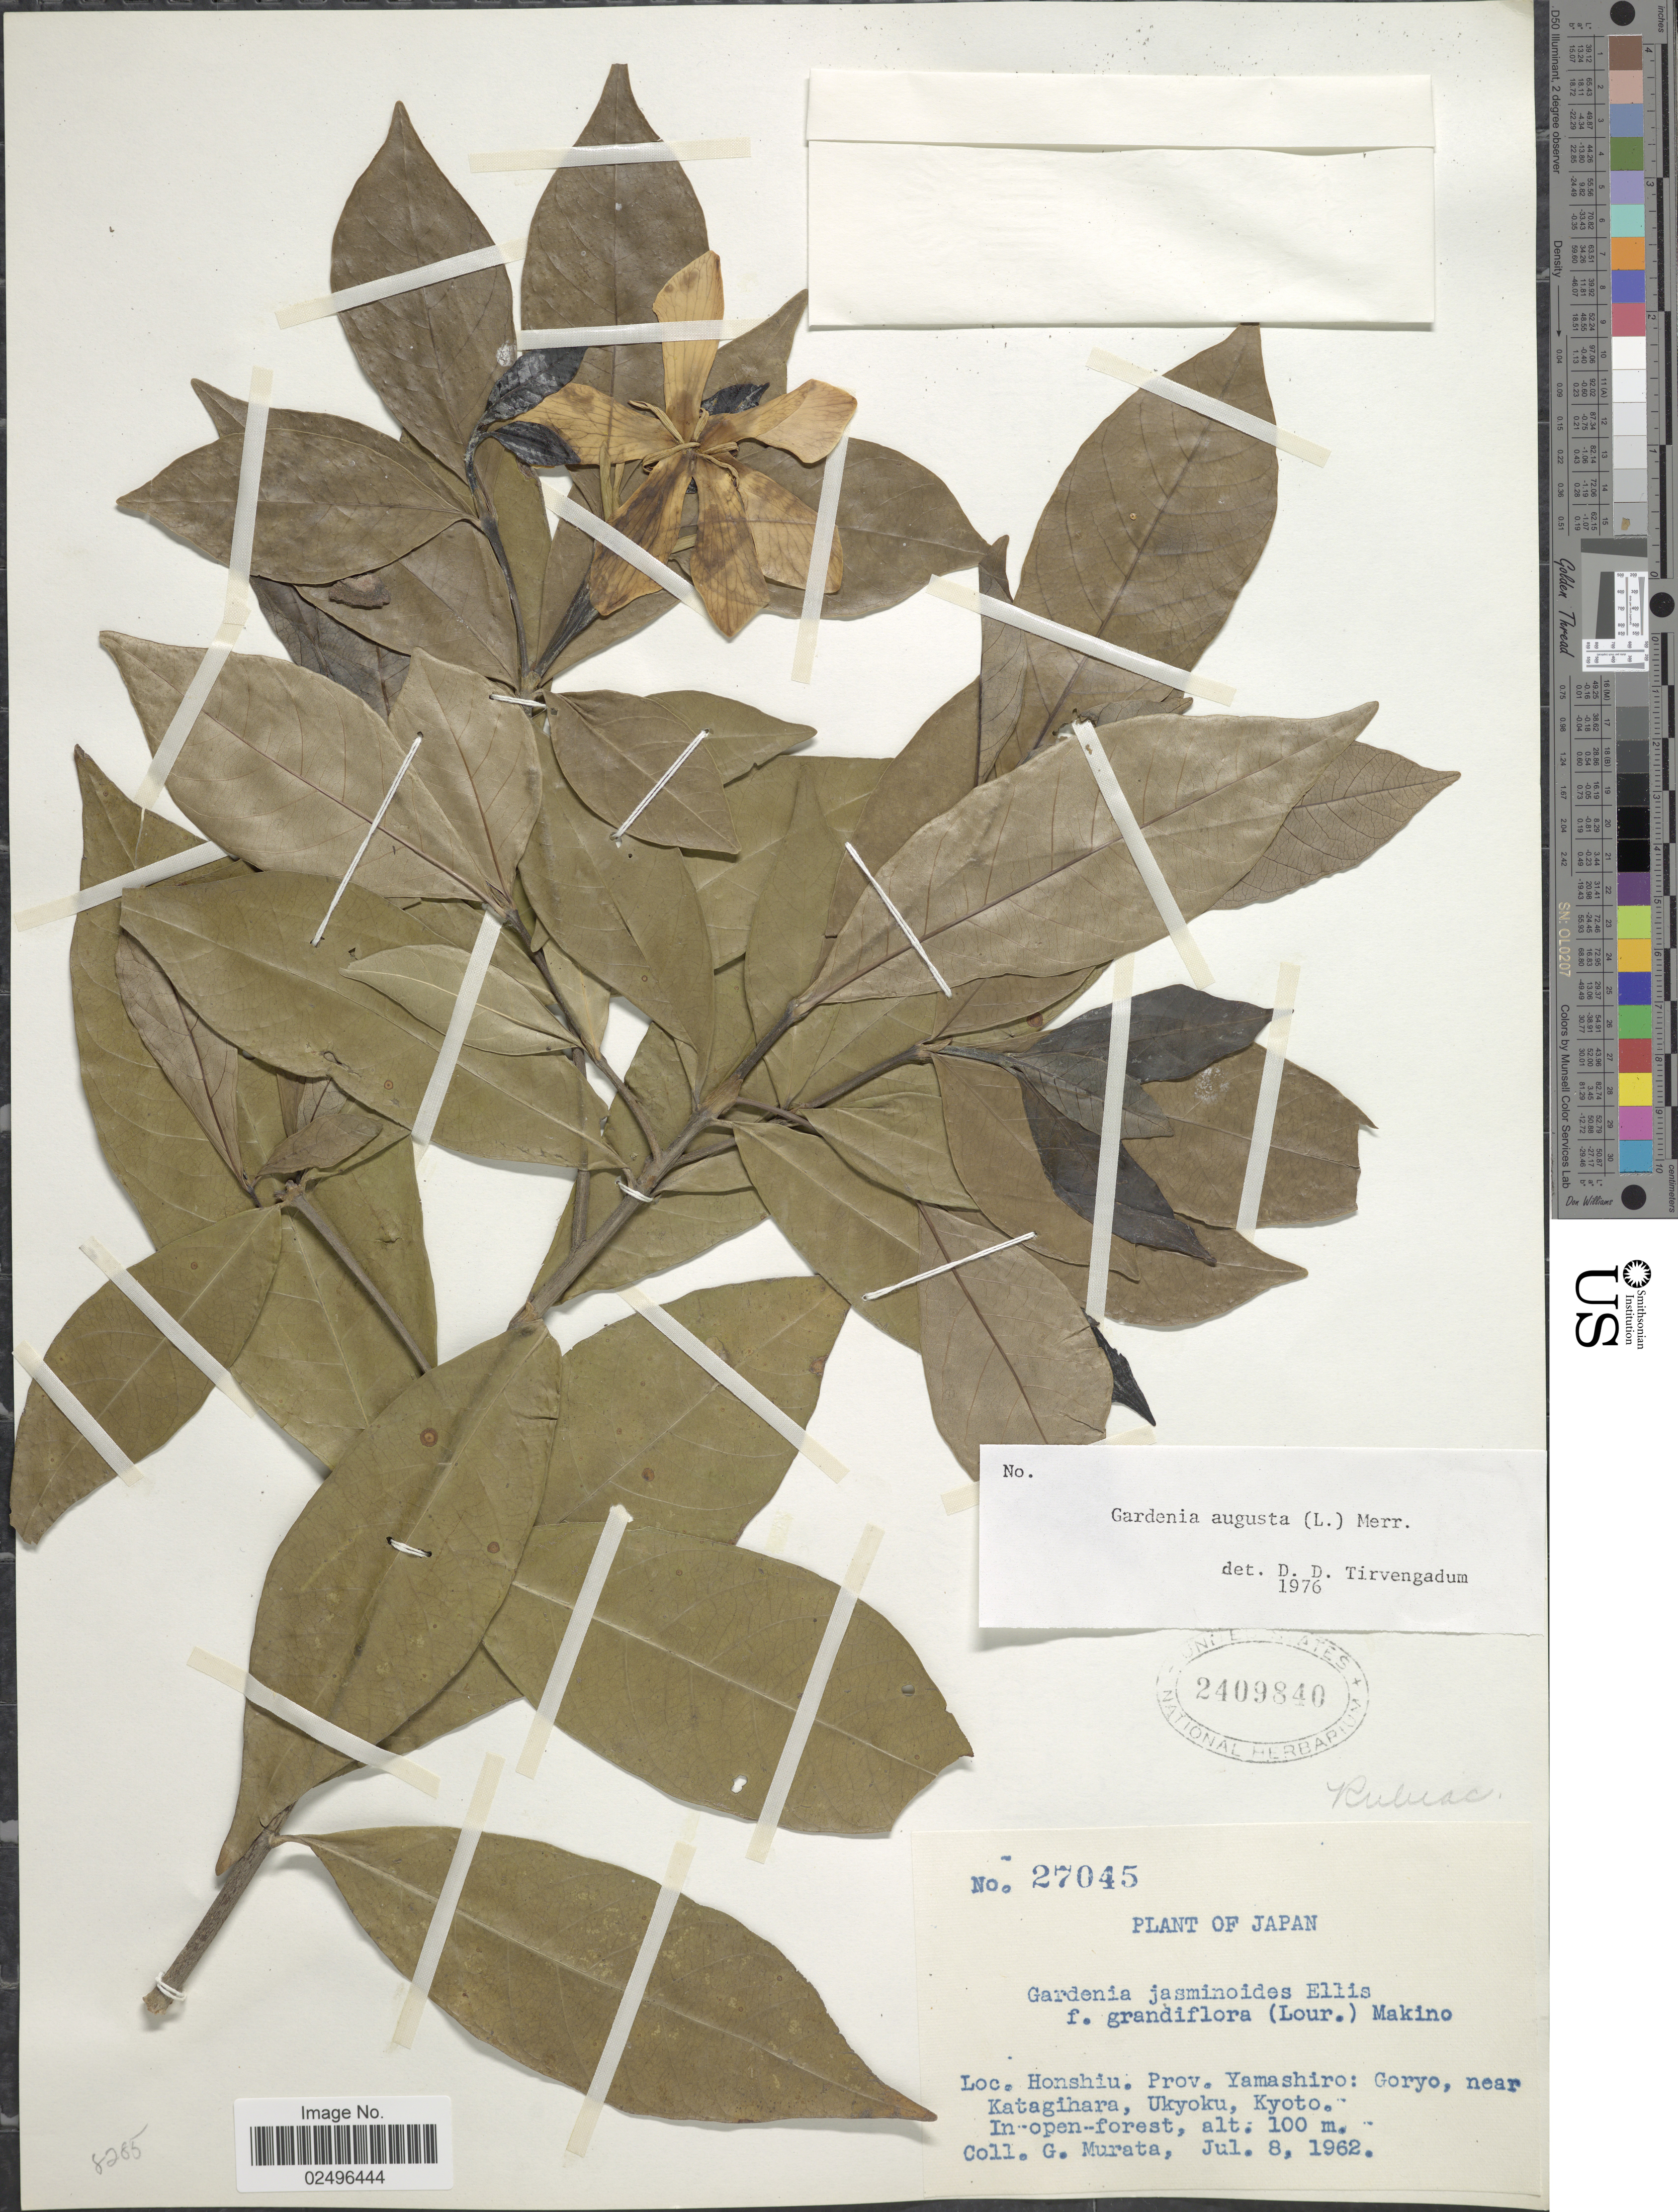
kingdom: Plantae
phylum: Tracheophyta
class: Magnoliopsida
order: Gentianales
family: Rubiaceae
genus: Gardenia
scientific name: Gardenia augusta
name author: (L.) Merr.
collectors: G. Murata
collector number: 27045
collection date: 1962-07-08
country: Japan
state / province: Kyoto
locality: Honshu, Prov. Yamashiro: Goryo, near Katagihara, Ukyoku, Kyoto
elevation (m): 100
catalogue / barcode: US 2409840